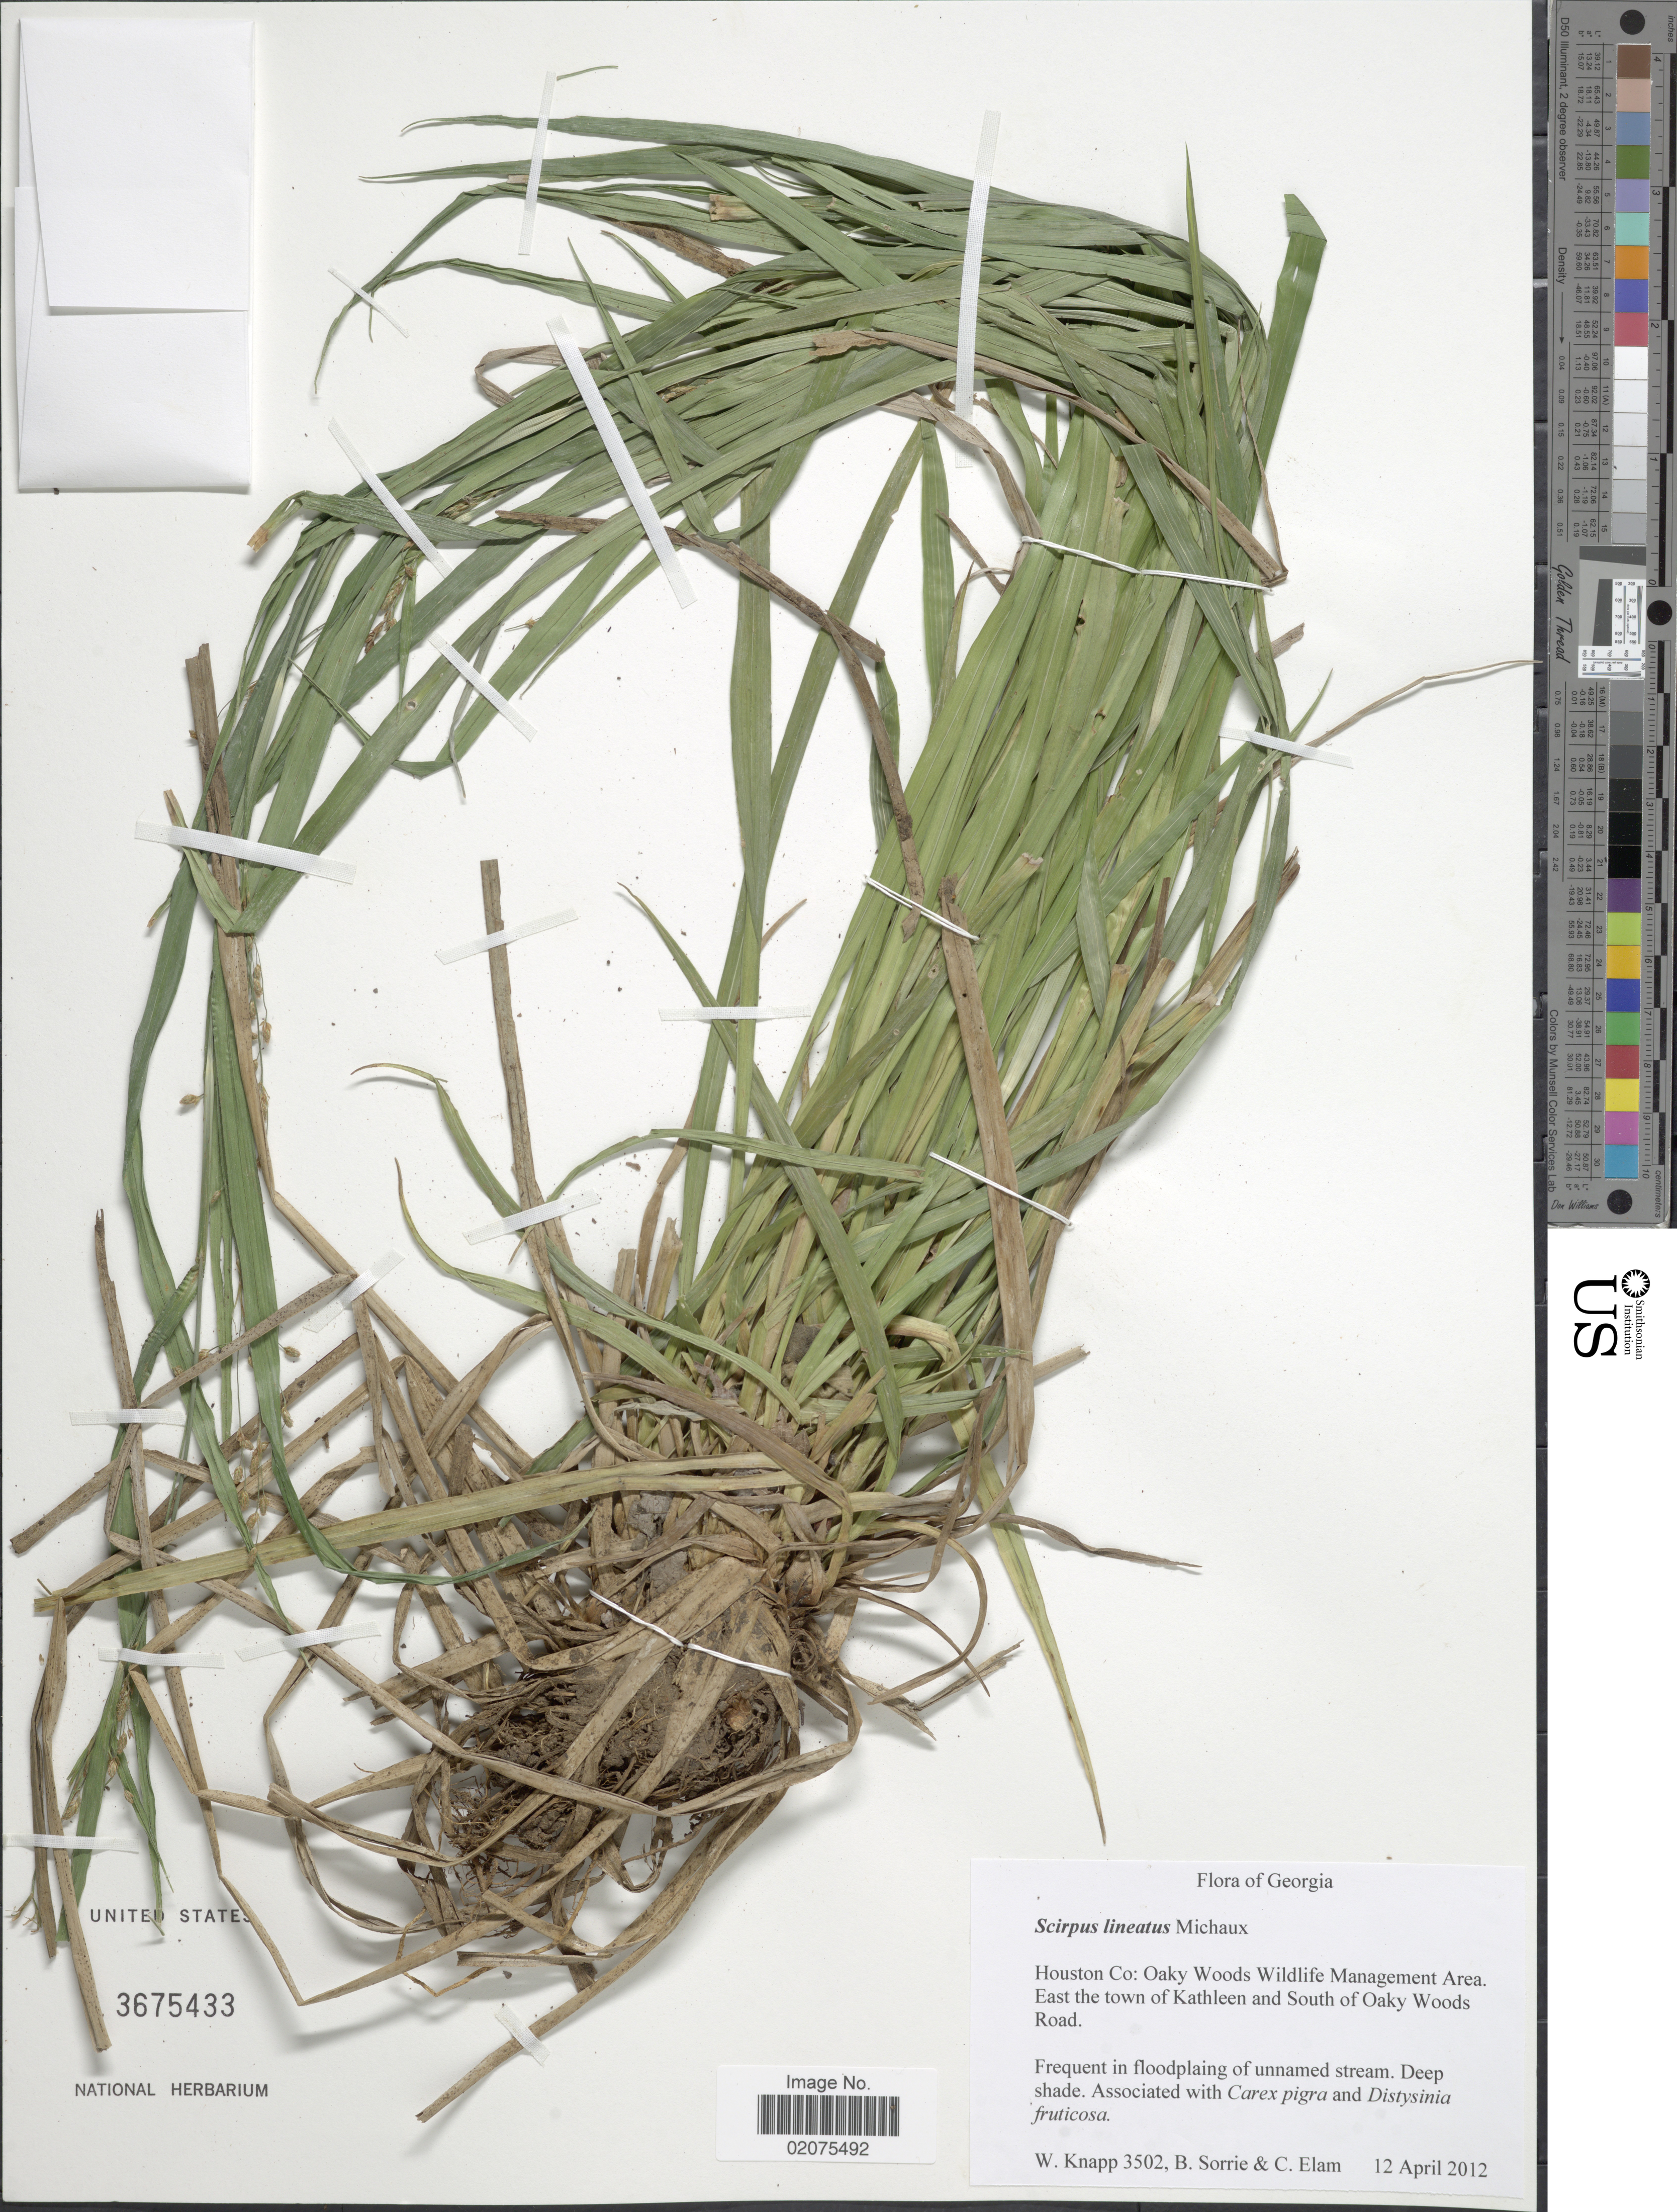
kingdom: Plantae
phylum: Tracheophyta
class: Liliopsida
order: Poales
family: Cyperaceae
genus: Scirpus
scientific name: Scirpus lineatus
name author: Michx.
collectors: W. Knapp, B. Sorrie & C. Elam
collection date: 2012-04-12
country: United States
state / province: Georgia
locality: Houston Co: Okay Woods Wildlife Management Area. East the town of Kathleen and South of Oaky Woods Road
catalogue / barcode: US 3675433